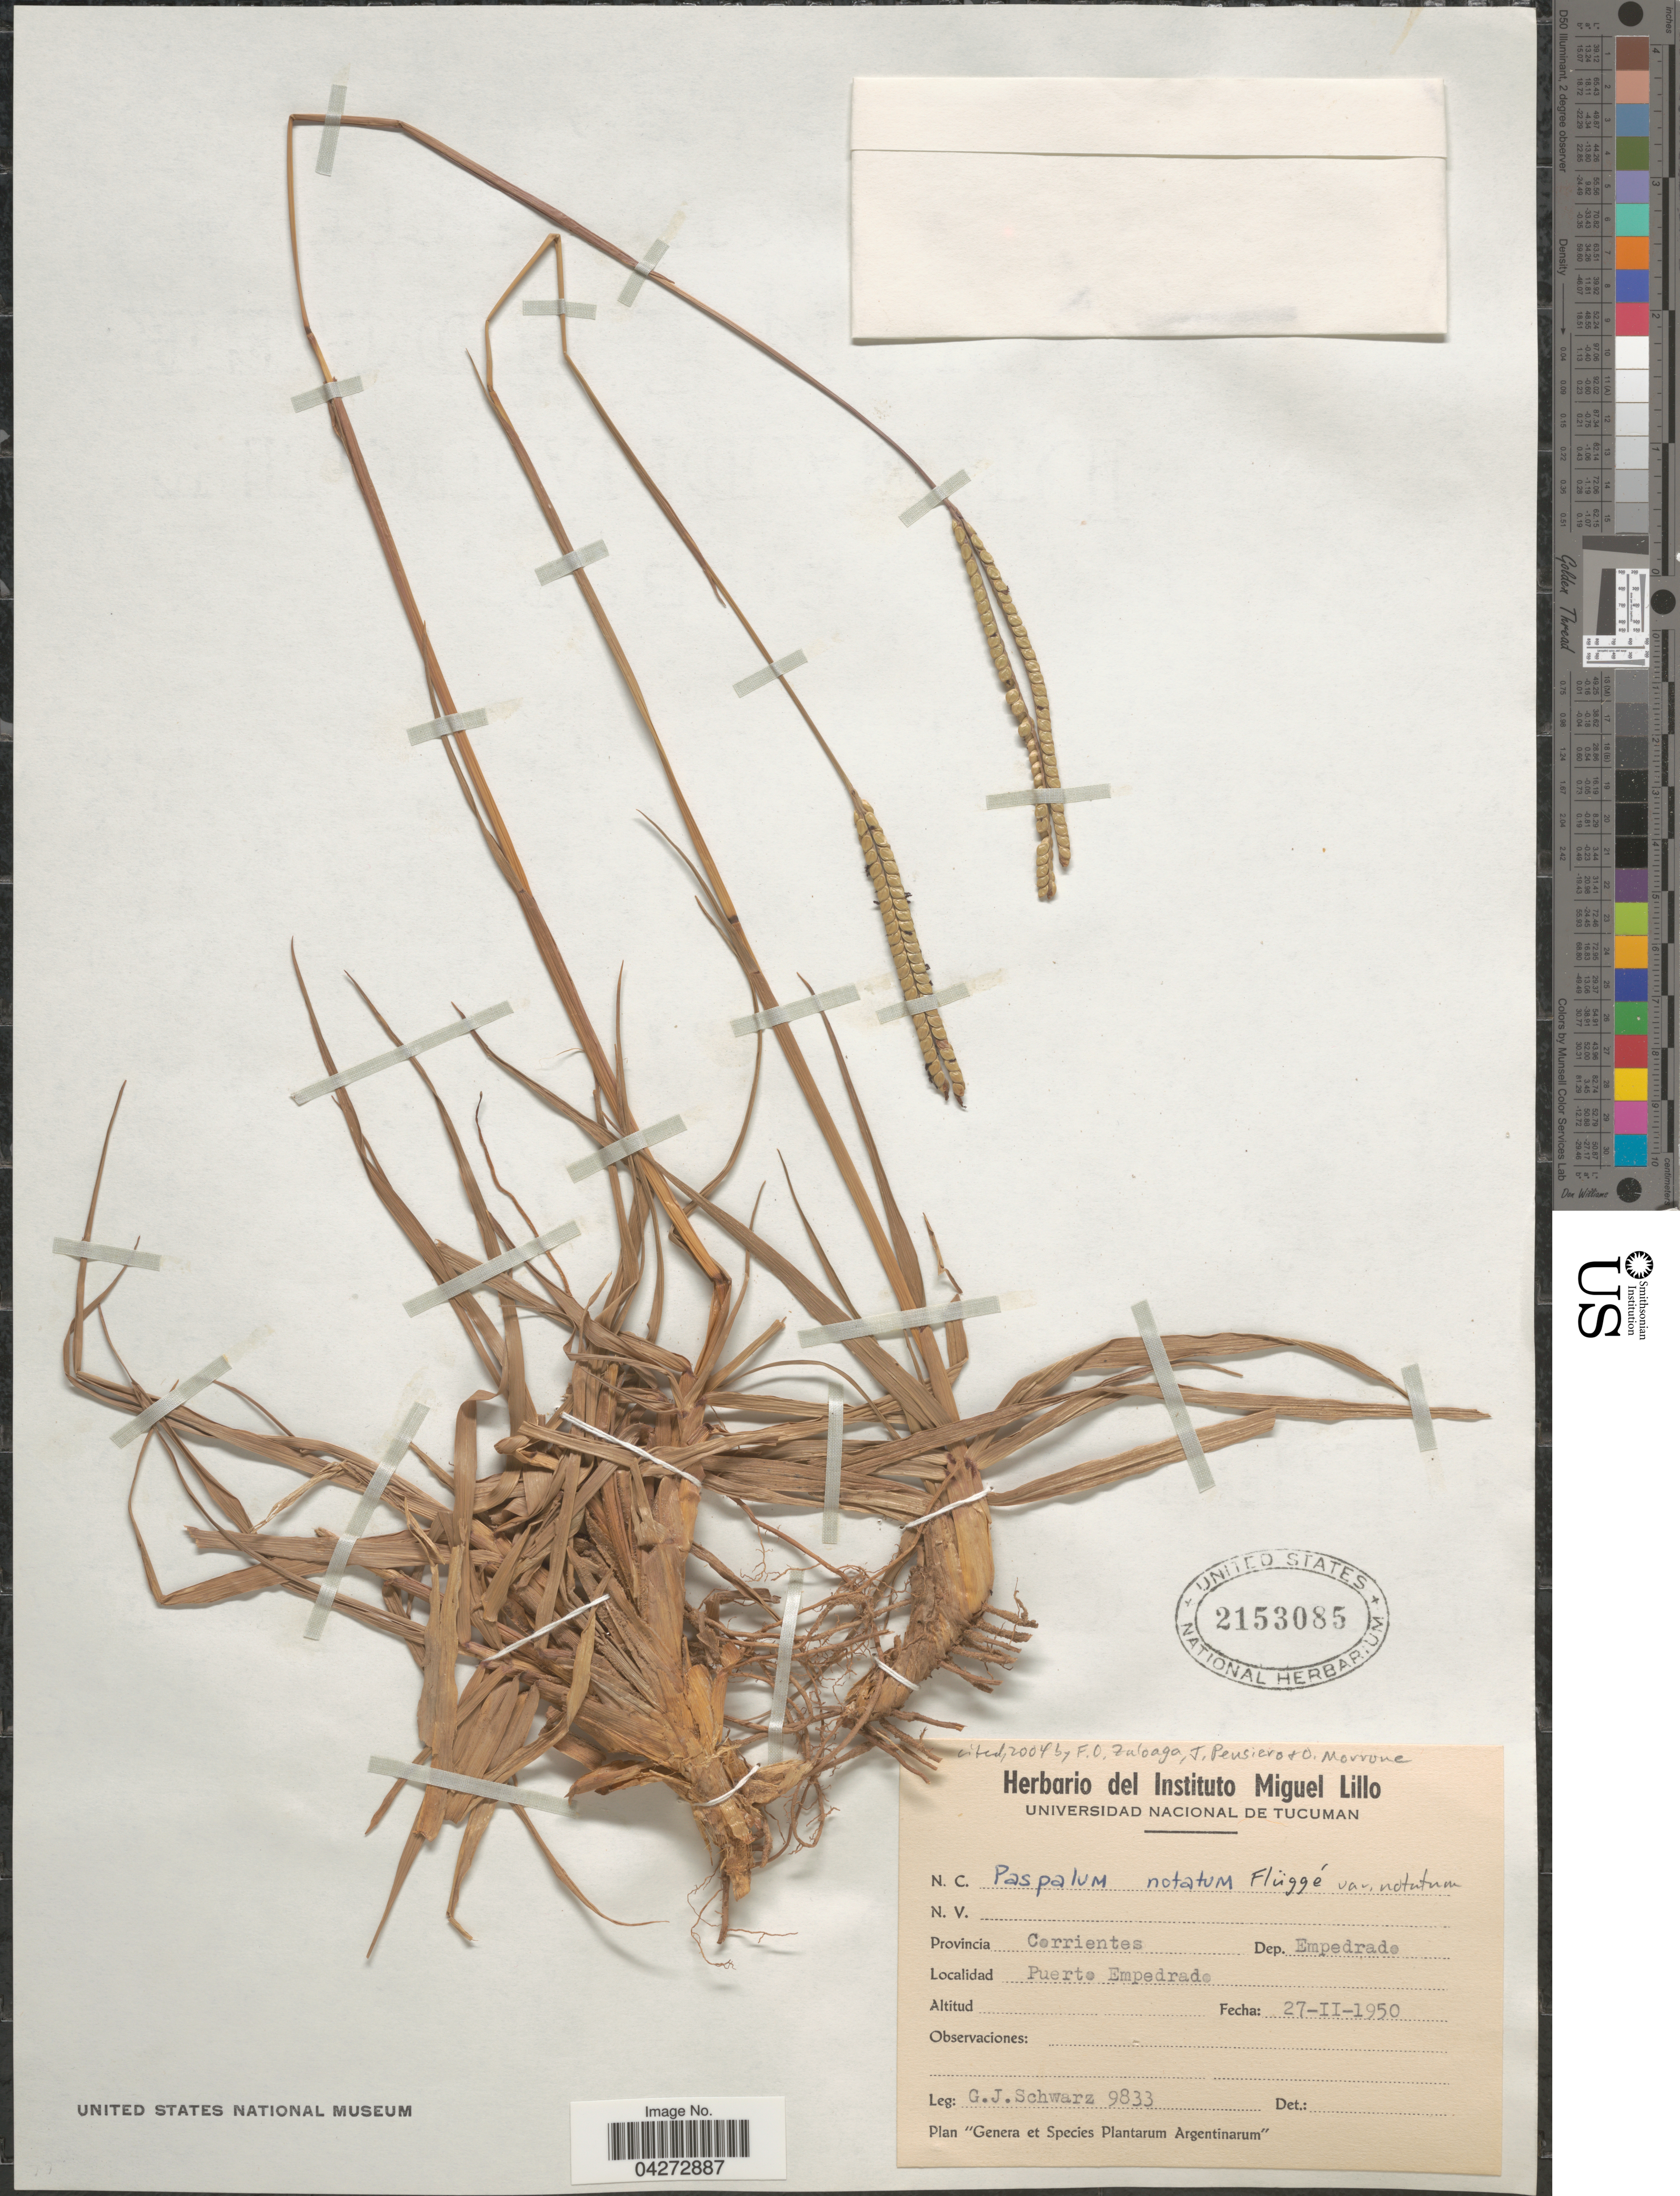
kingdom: Plantae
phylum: Tracheophyta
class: Liliopsida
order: Poales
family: Poaceae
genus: Paspalum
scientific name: Paspalum notatum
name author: Flüggé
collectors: G. J. Schwarz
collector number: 9833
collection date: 1950-02-27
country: Argentina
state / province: Corrientes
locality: Dep. Empedrade. Puerto Empedrade.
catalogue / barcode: US 2153085